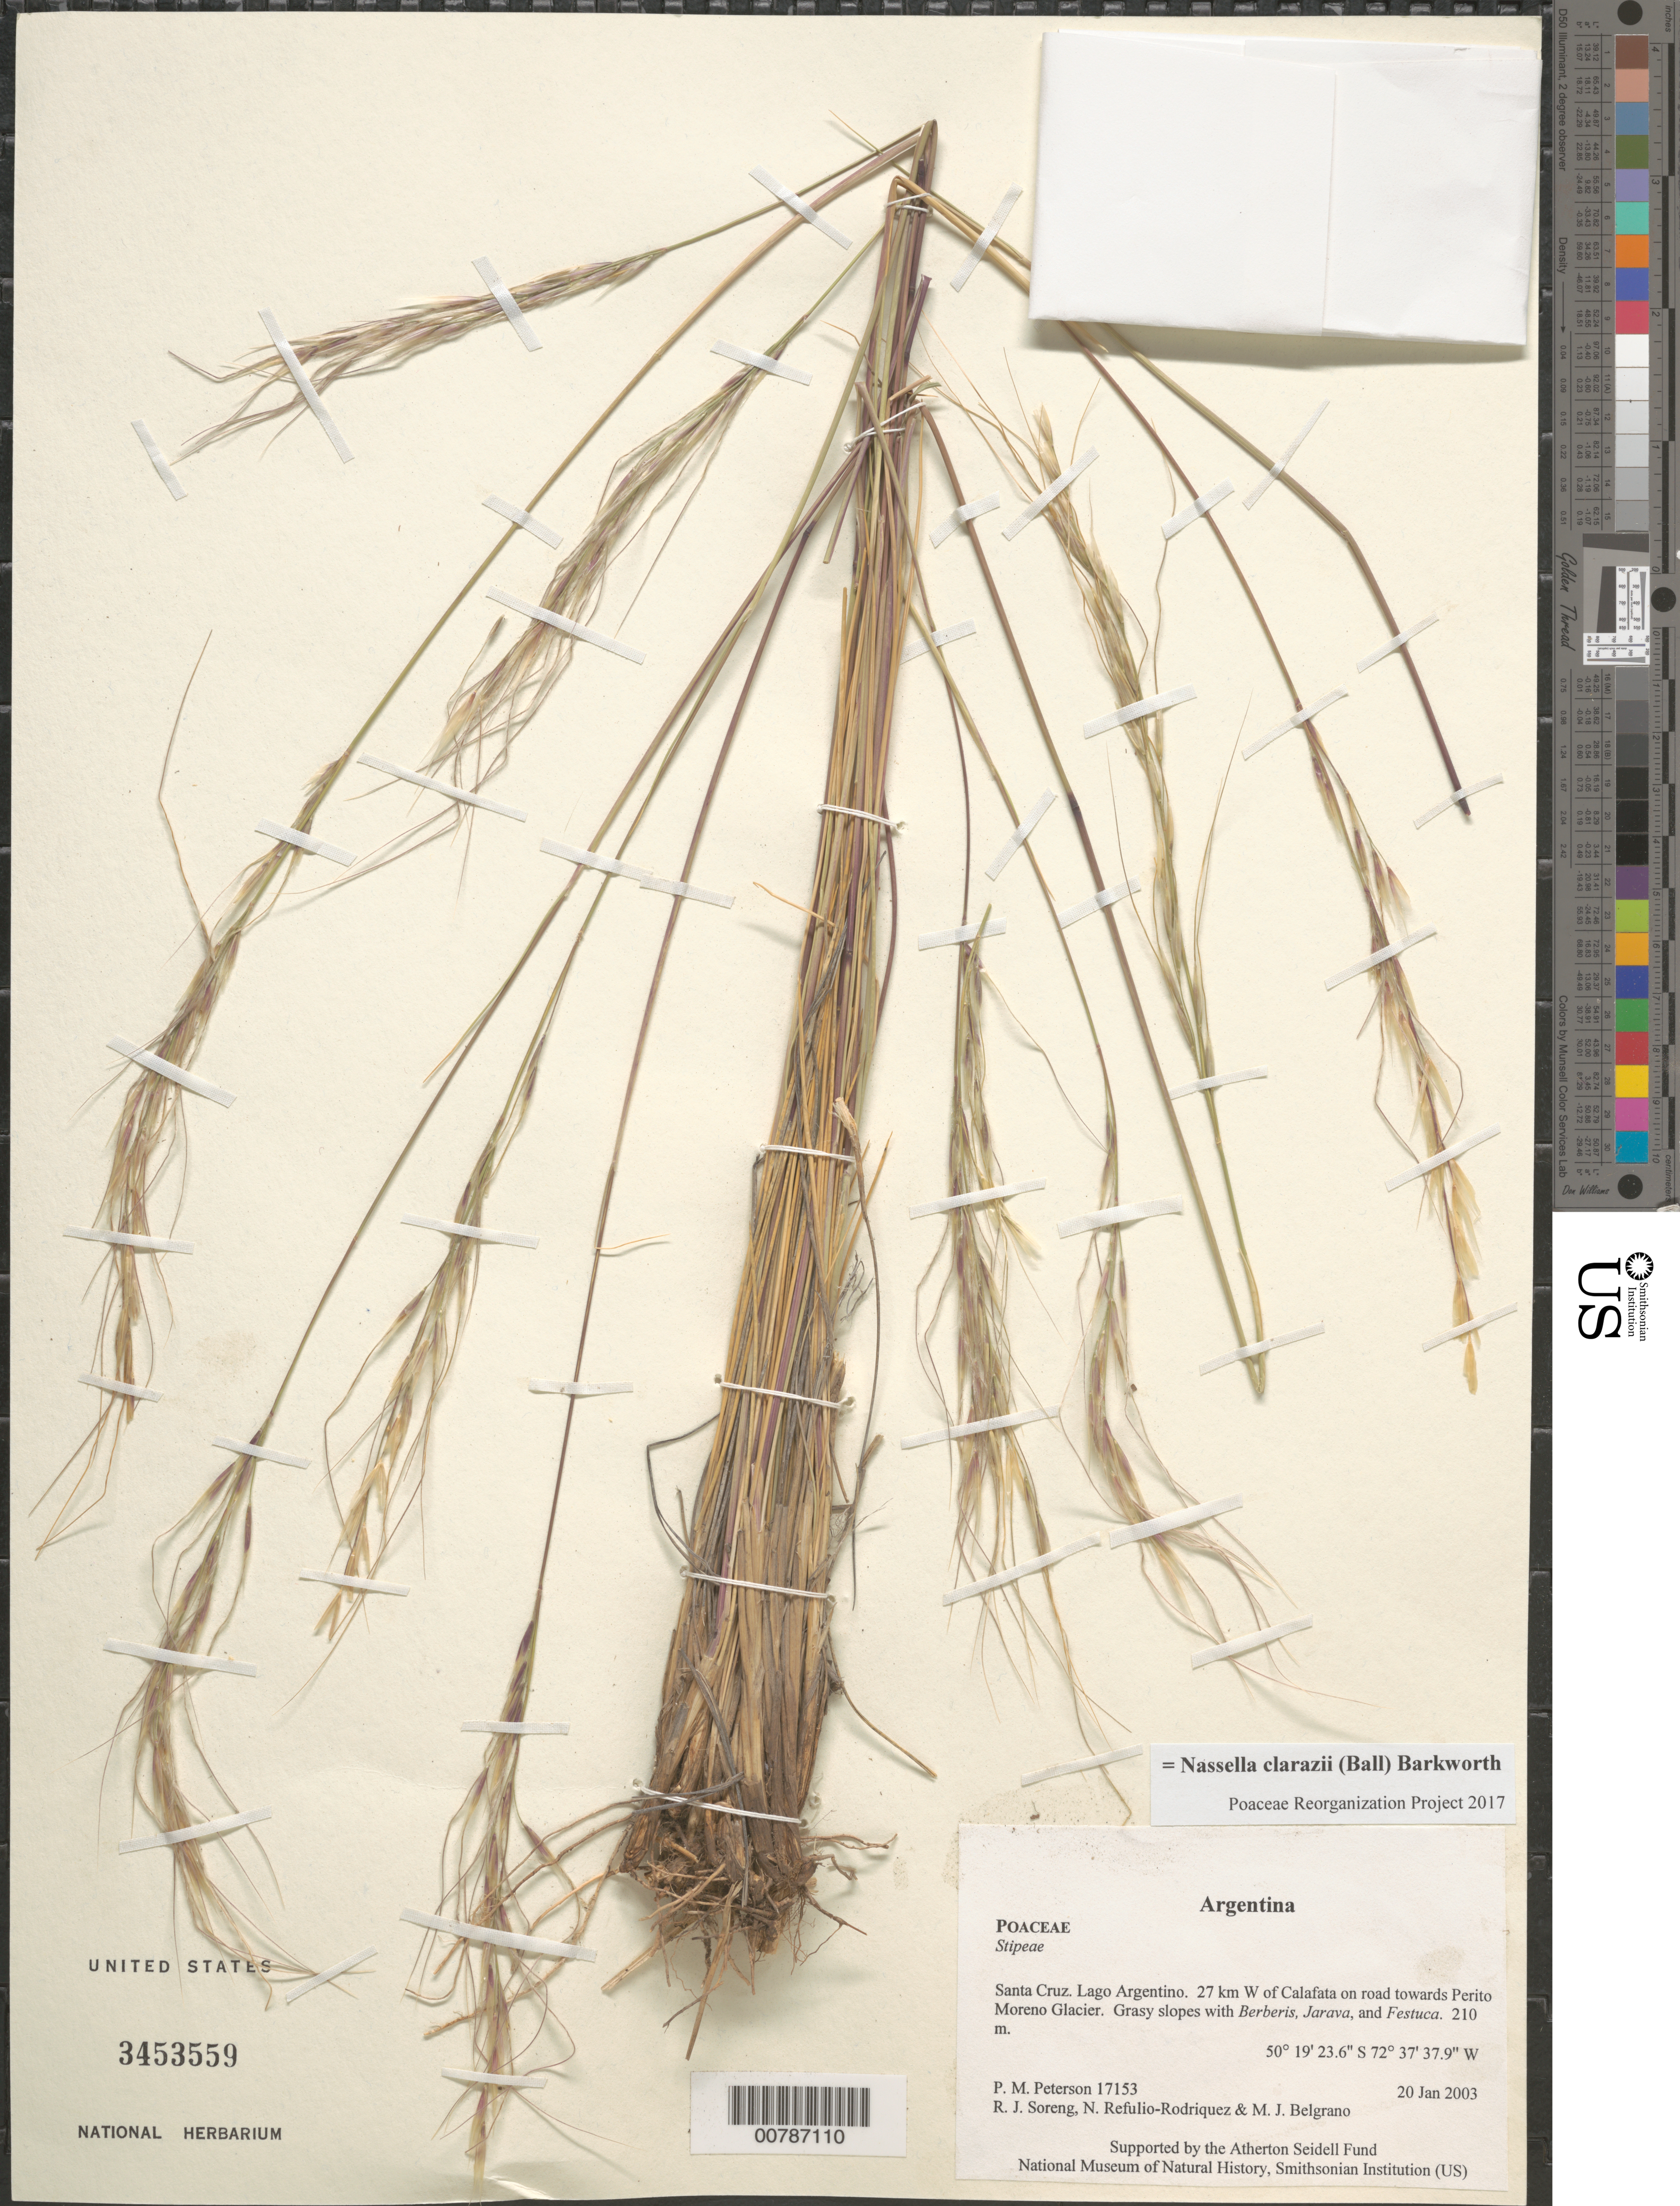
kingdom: Plantae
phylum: Tracheophyta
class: Liliopsida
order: Poales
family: Poaceae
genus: Nassella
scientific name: Nassella clarazii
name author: (Ball) Barkworth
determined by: Poaceae Reorganization Project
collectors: P. M. Peterson, R. J. Soreng, N. Refulio-Rodríguez & M. Belgrano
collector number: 17153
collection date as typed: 20 Jan 2003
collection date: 2003-01-20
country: Argentina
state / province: Santa Cruz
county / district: Lago Argentino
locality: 27 km W of Calafata on road towards Perito Moreno Glacier. Grasy slopes with Berberis, Jarava, and Festuca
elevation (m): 210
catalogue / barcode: US 3453559